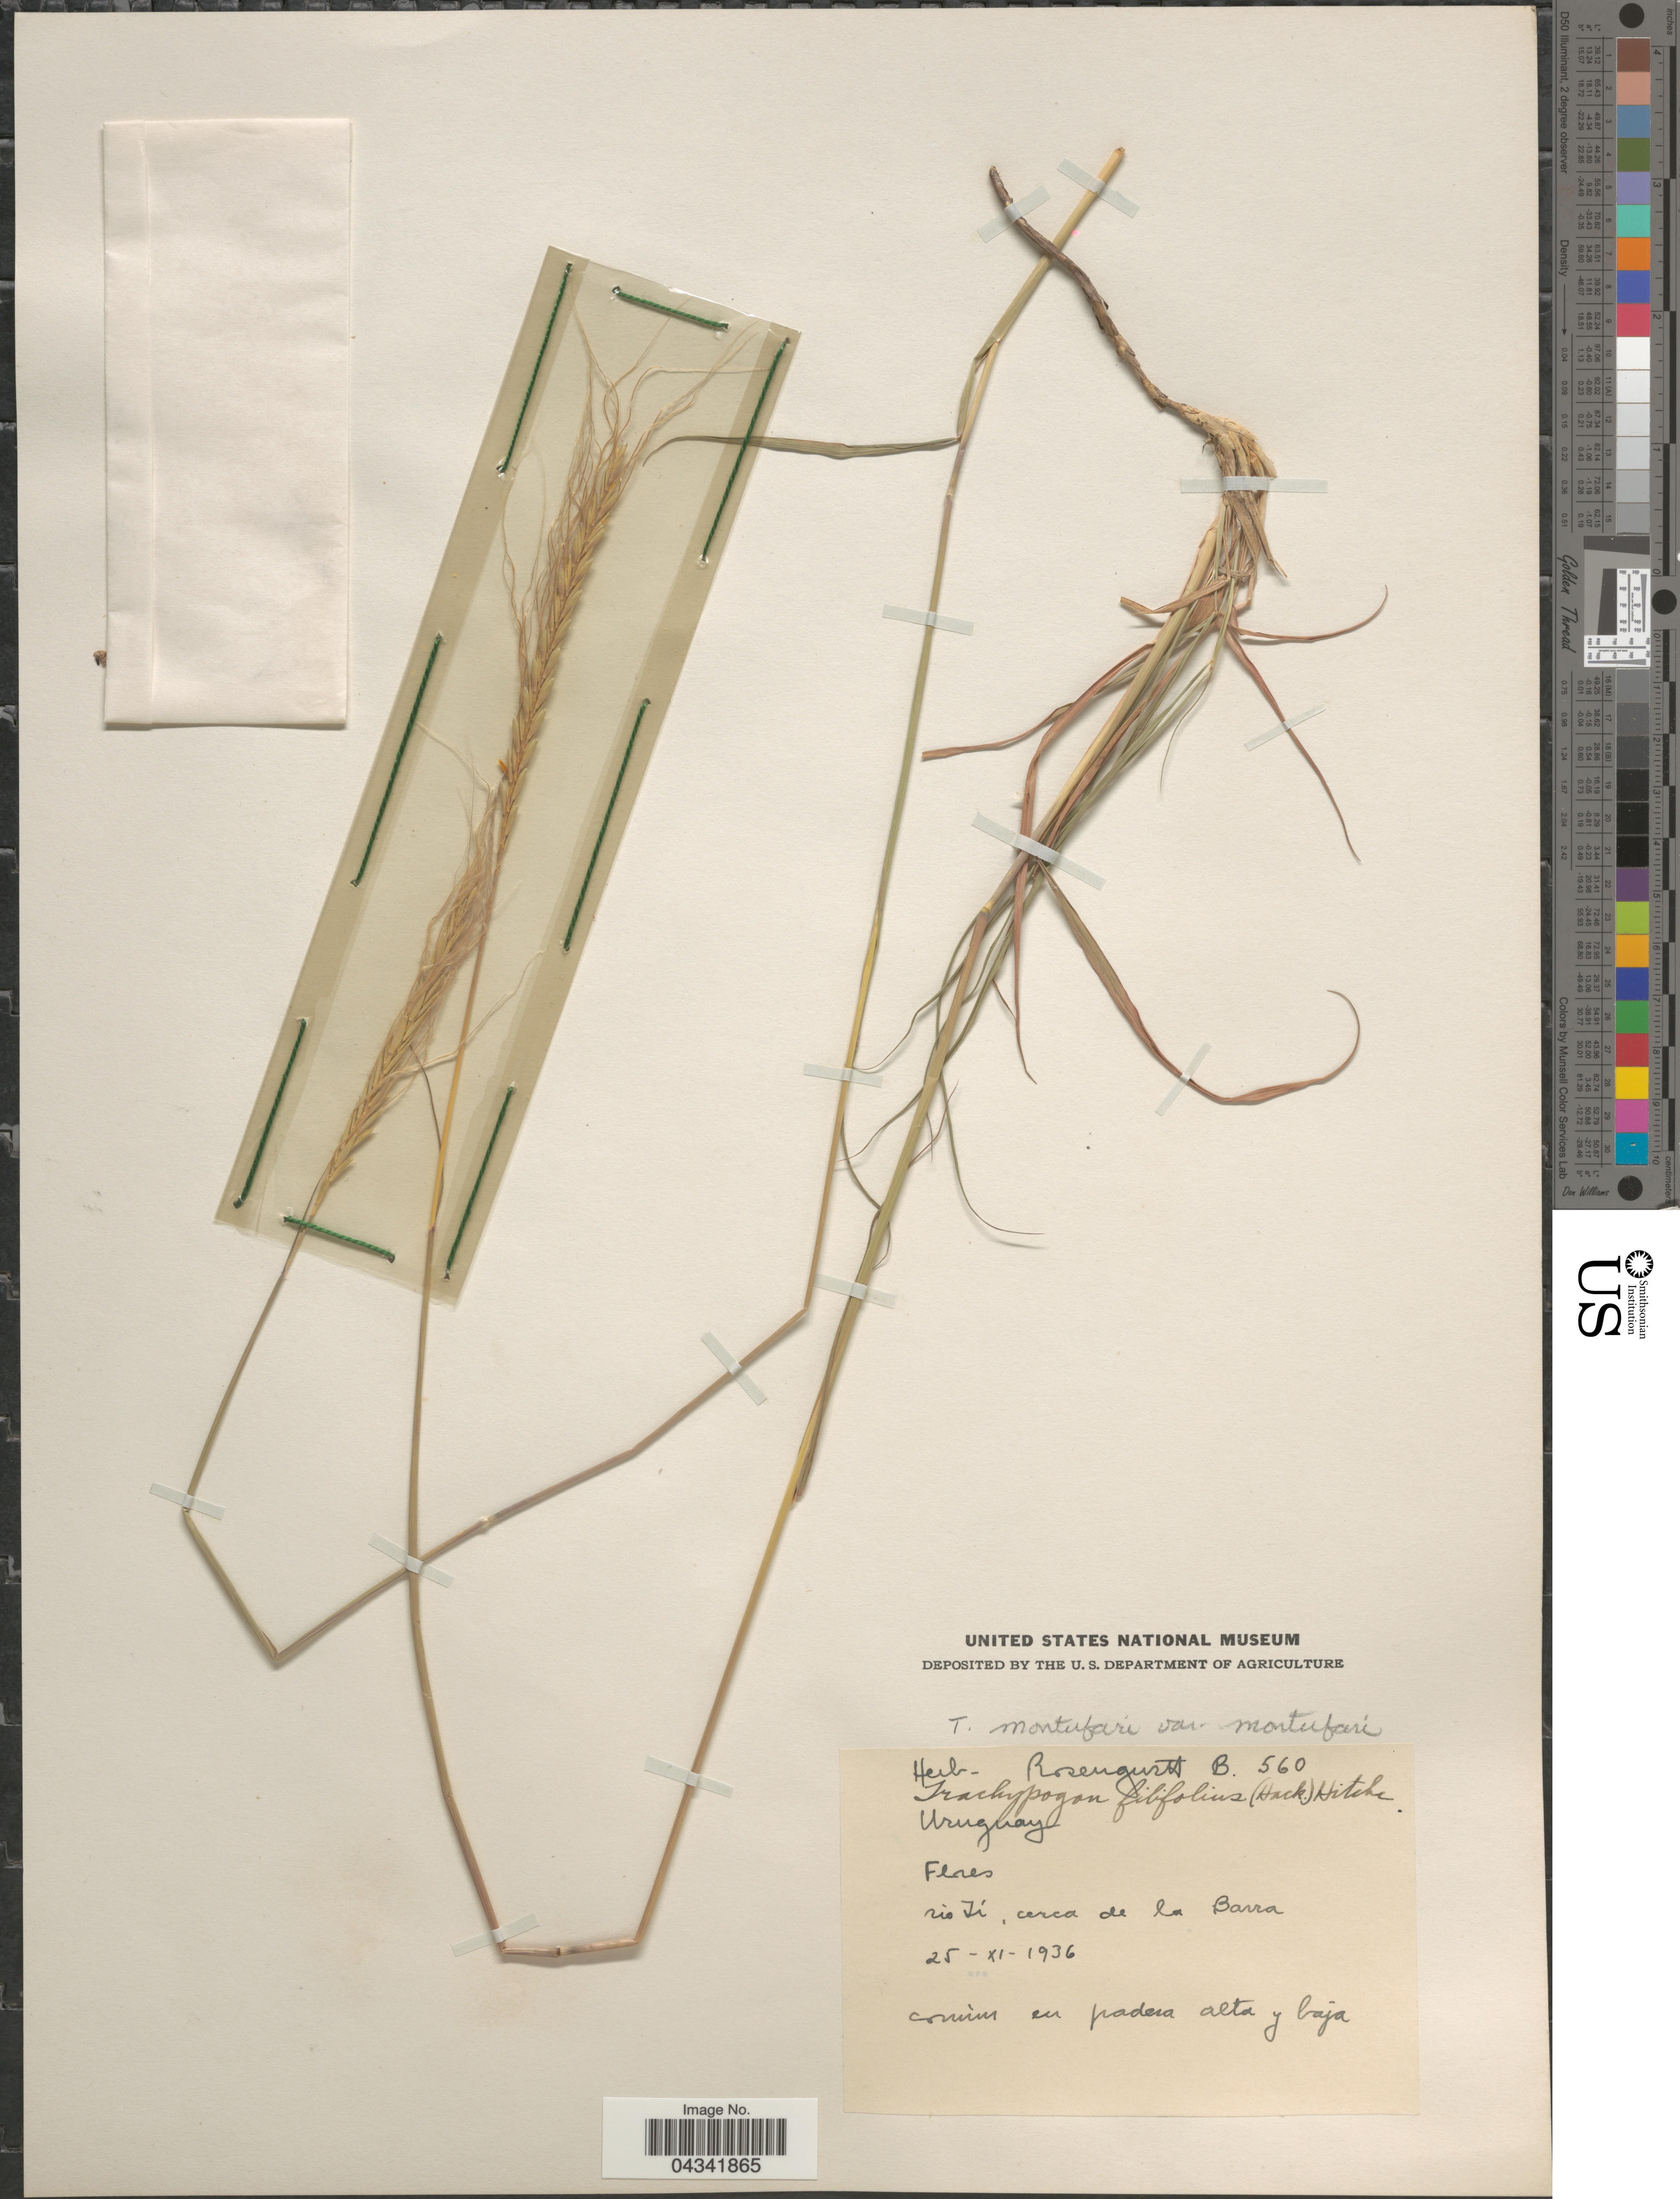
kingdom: Plantae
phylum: Tracheophyta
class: Liliopsida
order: Poales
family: Poaceae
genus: Trachypogon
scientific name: Trachypogon spicatus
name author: (L. f.) Kuntze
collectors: ex herb. Rosengurtt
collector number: B560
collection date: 1936-11-25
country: Uruguay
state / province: Flores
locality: Rio Yí, cerca de la Barra.